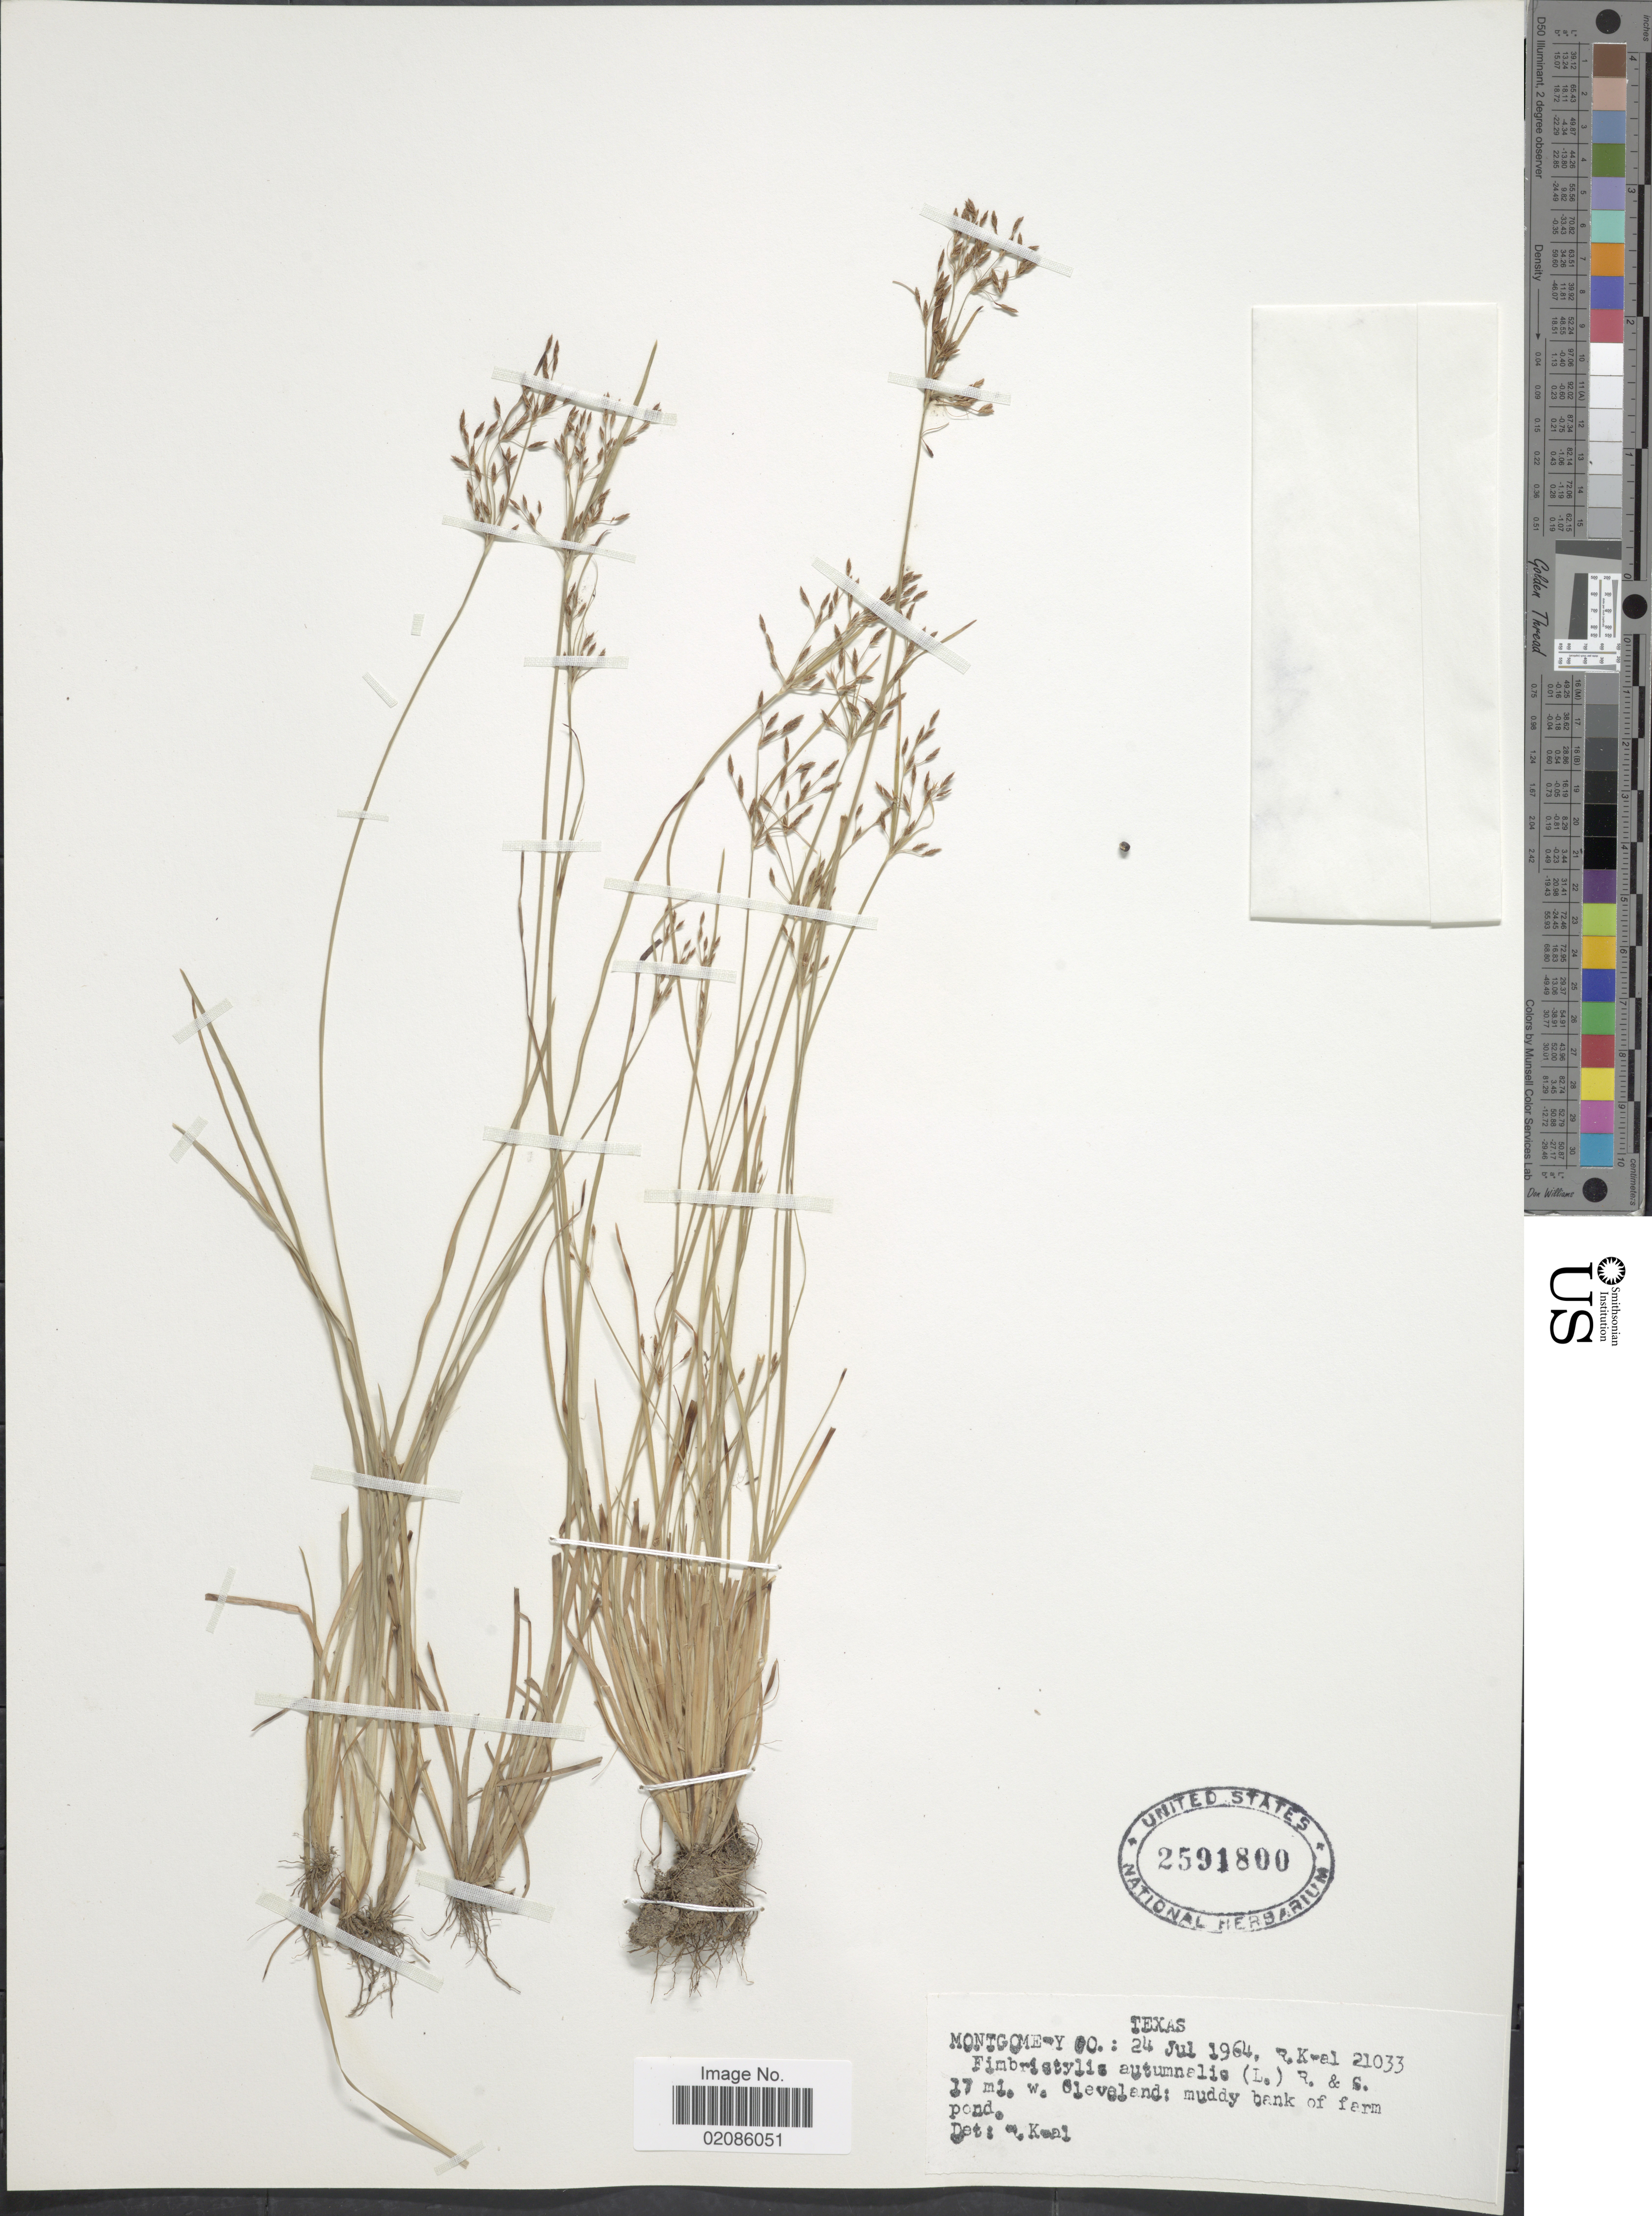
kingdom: Plantae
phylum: Tracheophyta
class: Liliopsida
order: Poales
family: Cyperaceae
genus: Fimbristylis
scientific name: Fimbristylis autumnalis (L.) Roem. & Schult.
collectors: R. Kral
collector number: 21033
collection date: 1964-07-24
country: United States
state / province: Texas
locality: Montgomee-y Co. 17 mi. w. Cleveland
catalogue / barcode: US 2591800